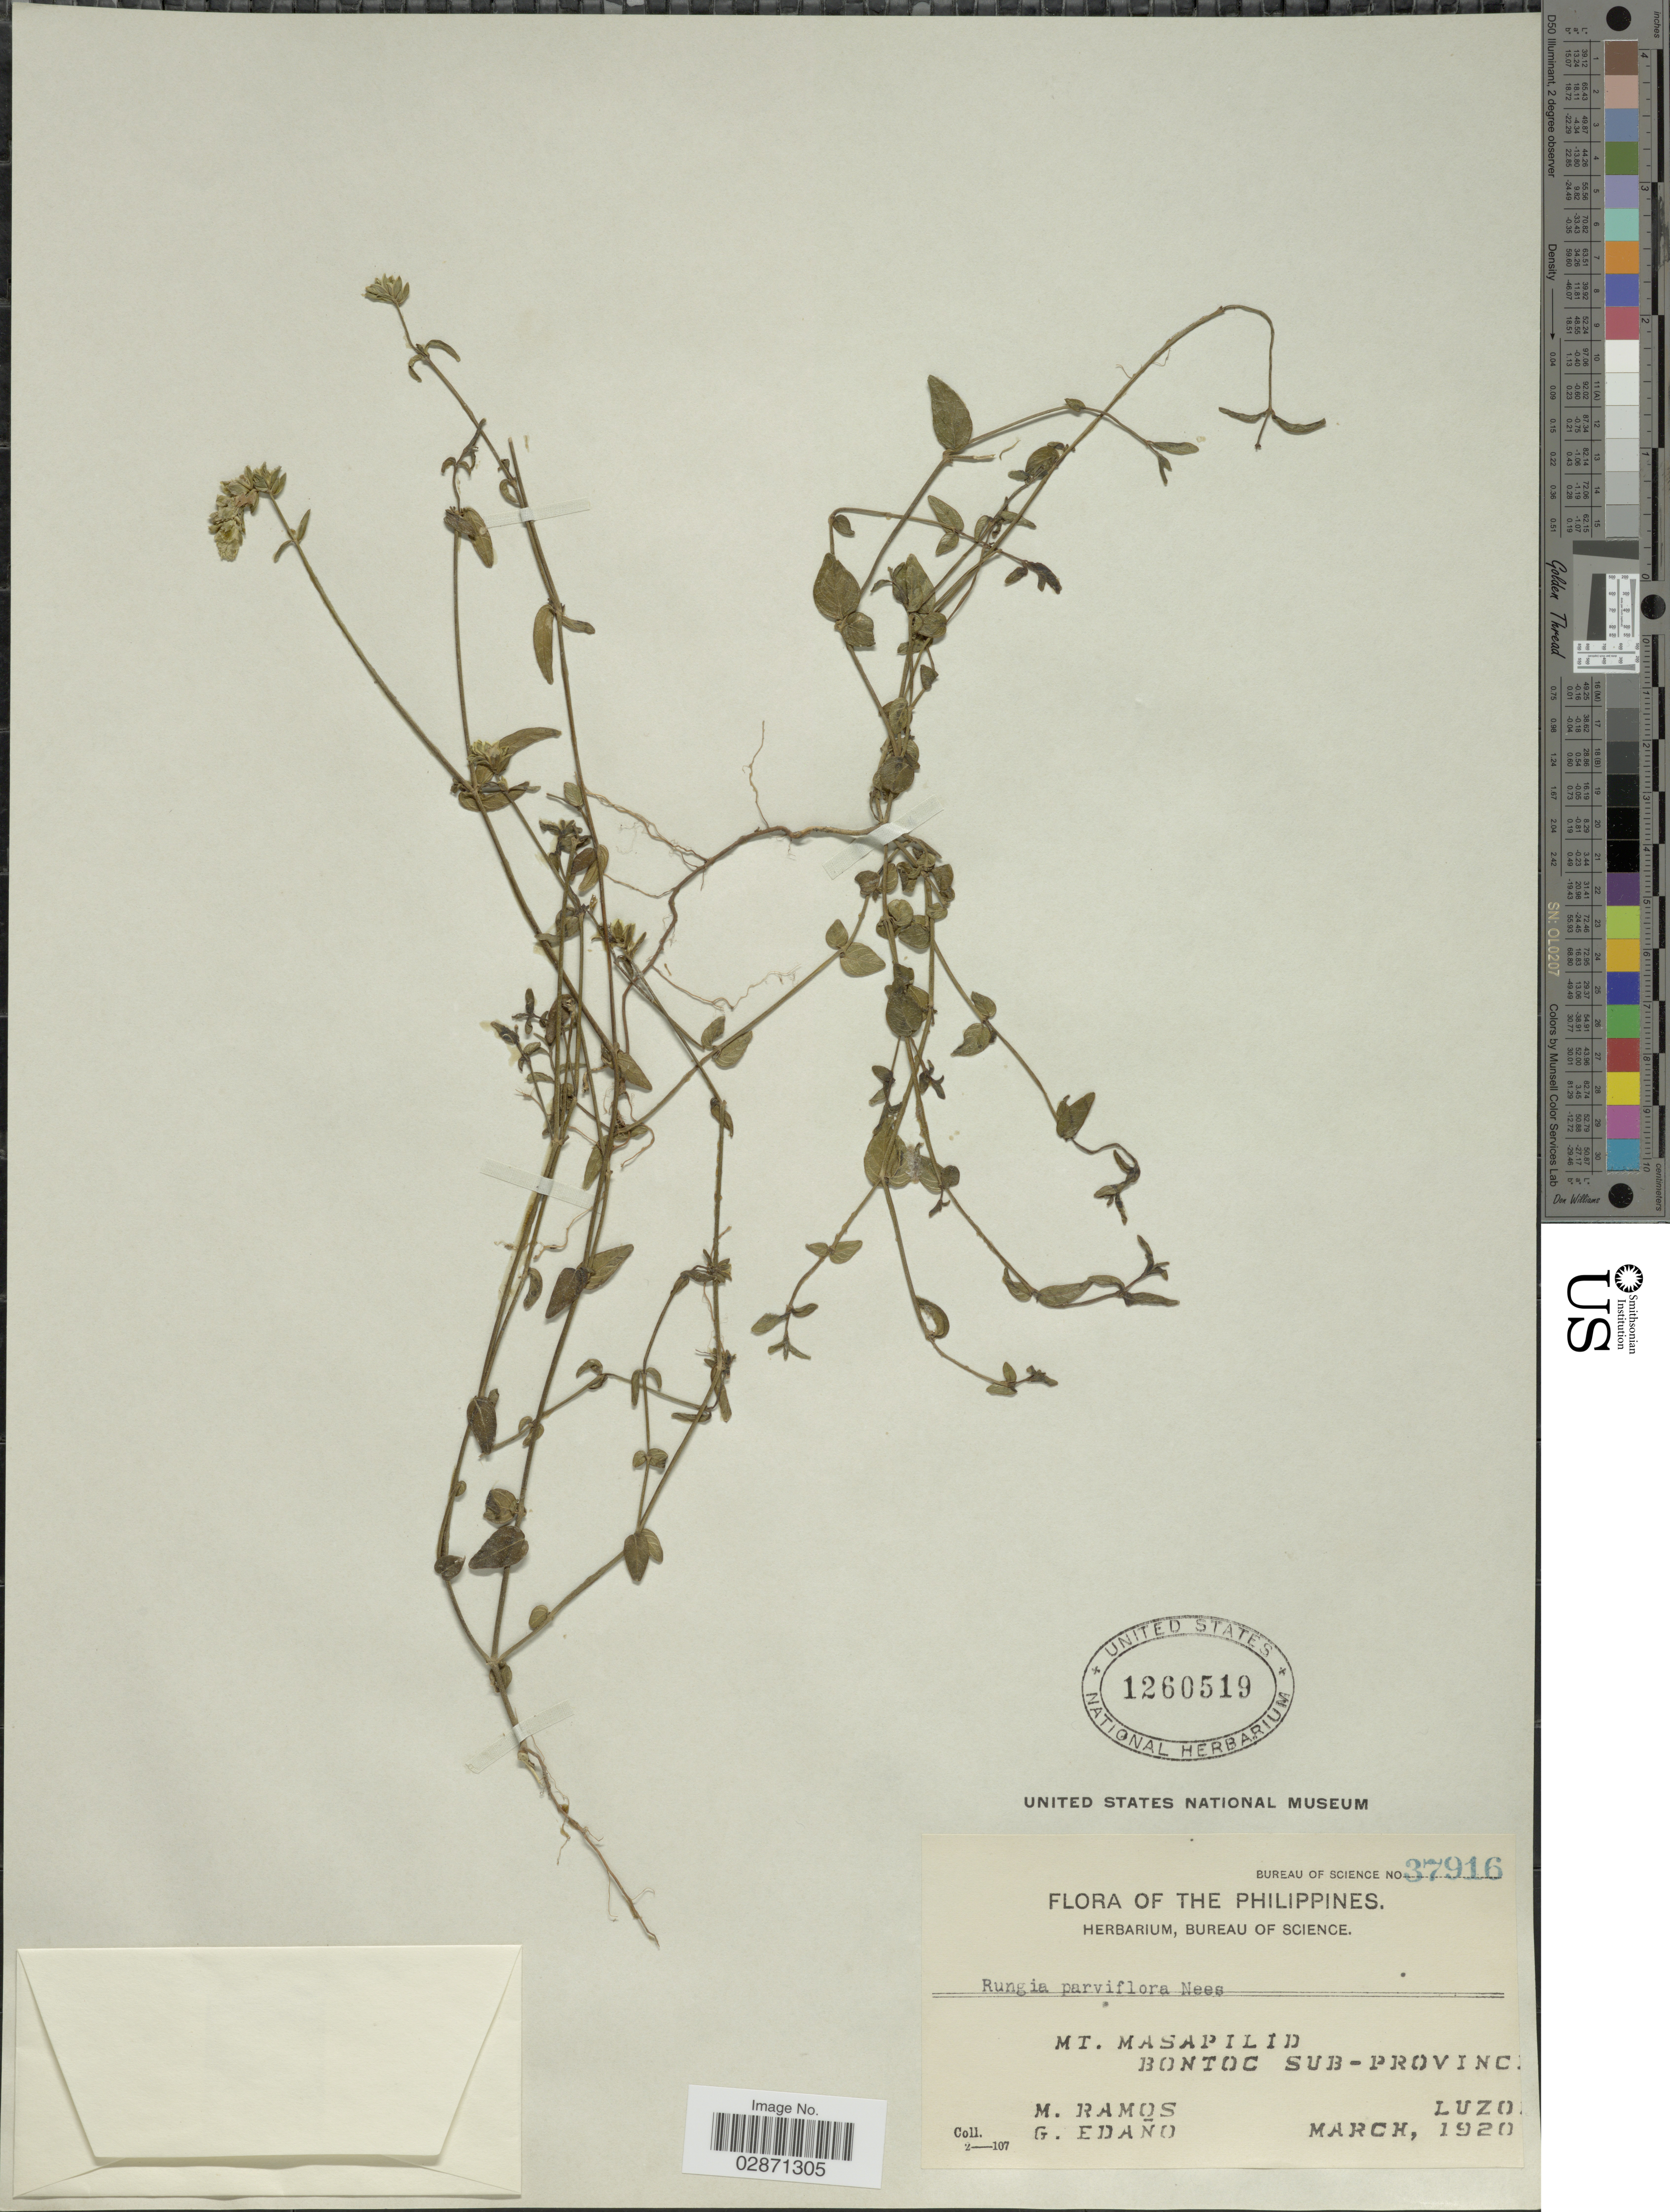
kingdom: Plantae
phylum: Tracheophyta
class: Magnoliopsida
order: Lamiales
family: Acanthaceae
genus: Rungia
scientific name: Rungia parviflora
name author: Nees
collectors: M. Ramos & G. Edaño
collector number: Bureau of Science 37916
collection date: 1920-03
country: Philippines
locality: Mt. Masapilid. Bontoc Sub-province. Luzon.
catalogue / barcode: US 1260519